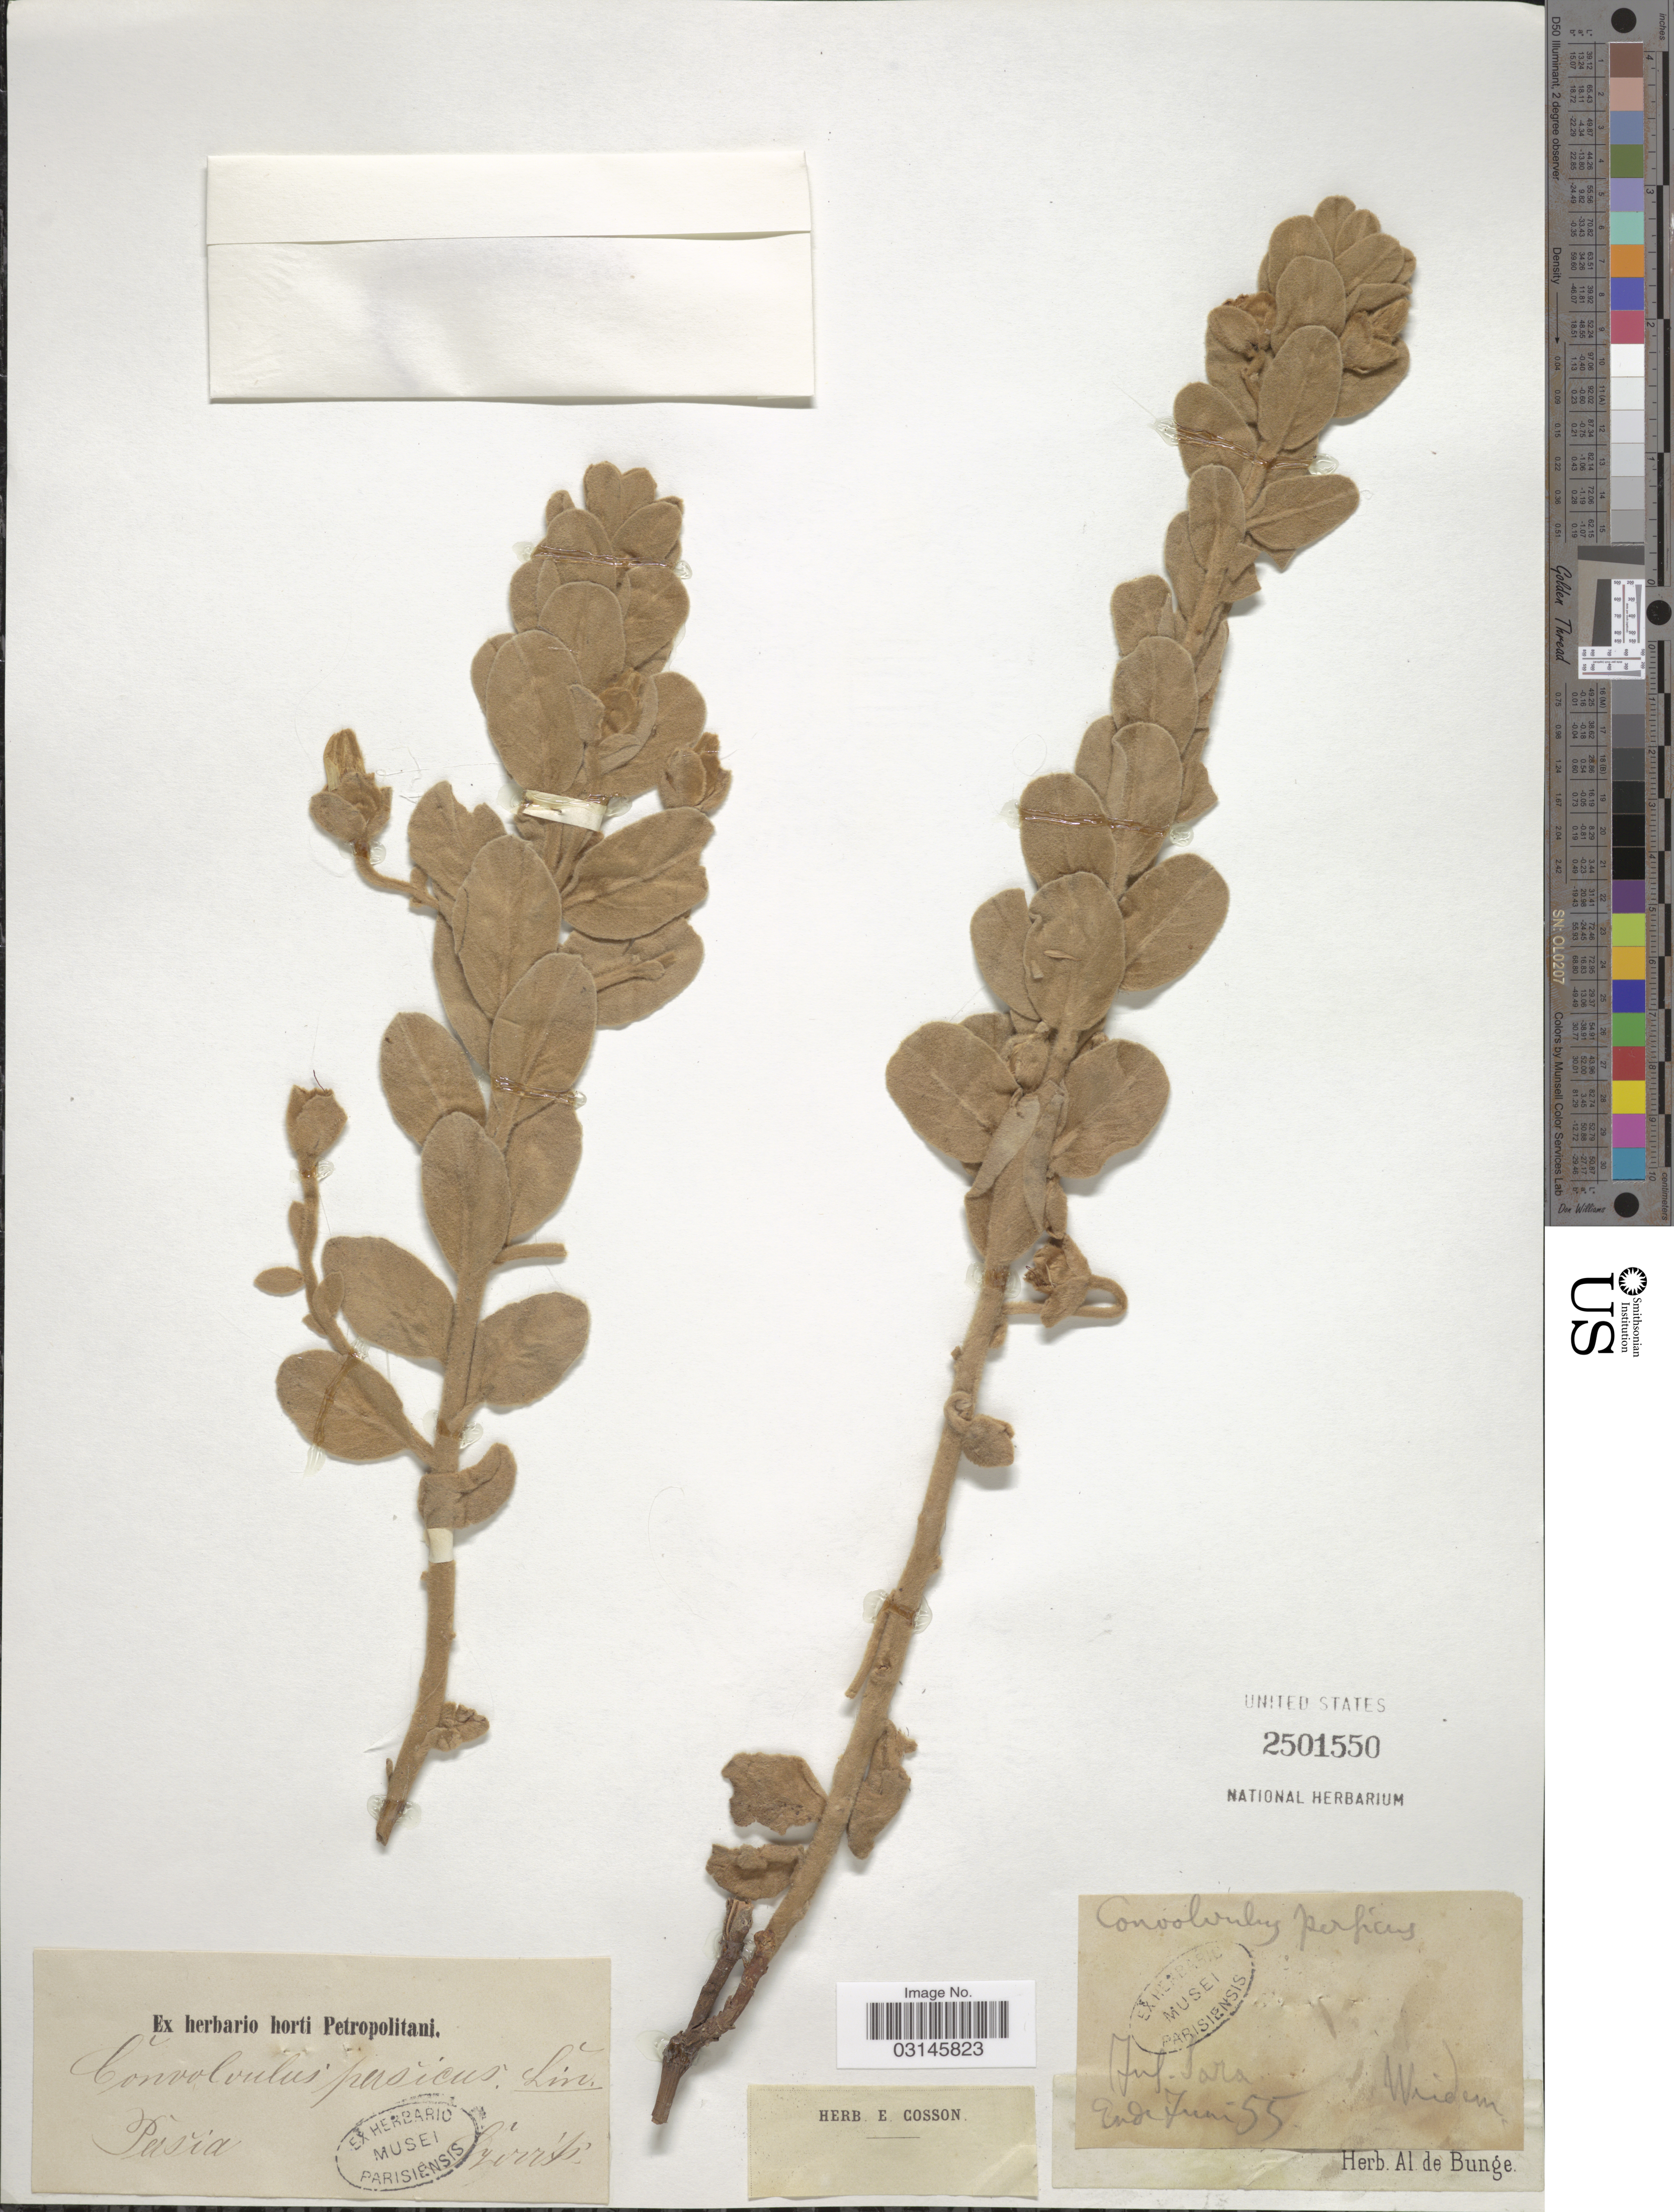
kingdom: Plantae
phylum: Tracheophyta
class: Magnoliopsida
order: Solanales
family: Convolvulaceae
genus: Convolvulus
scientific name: Convolvulus persicus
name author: L.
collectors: Szovits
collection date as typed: Transcribed d/m/y: /6/55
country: Iran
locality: Persia, Widem [interpreted].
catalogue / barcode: US 2501550